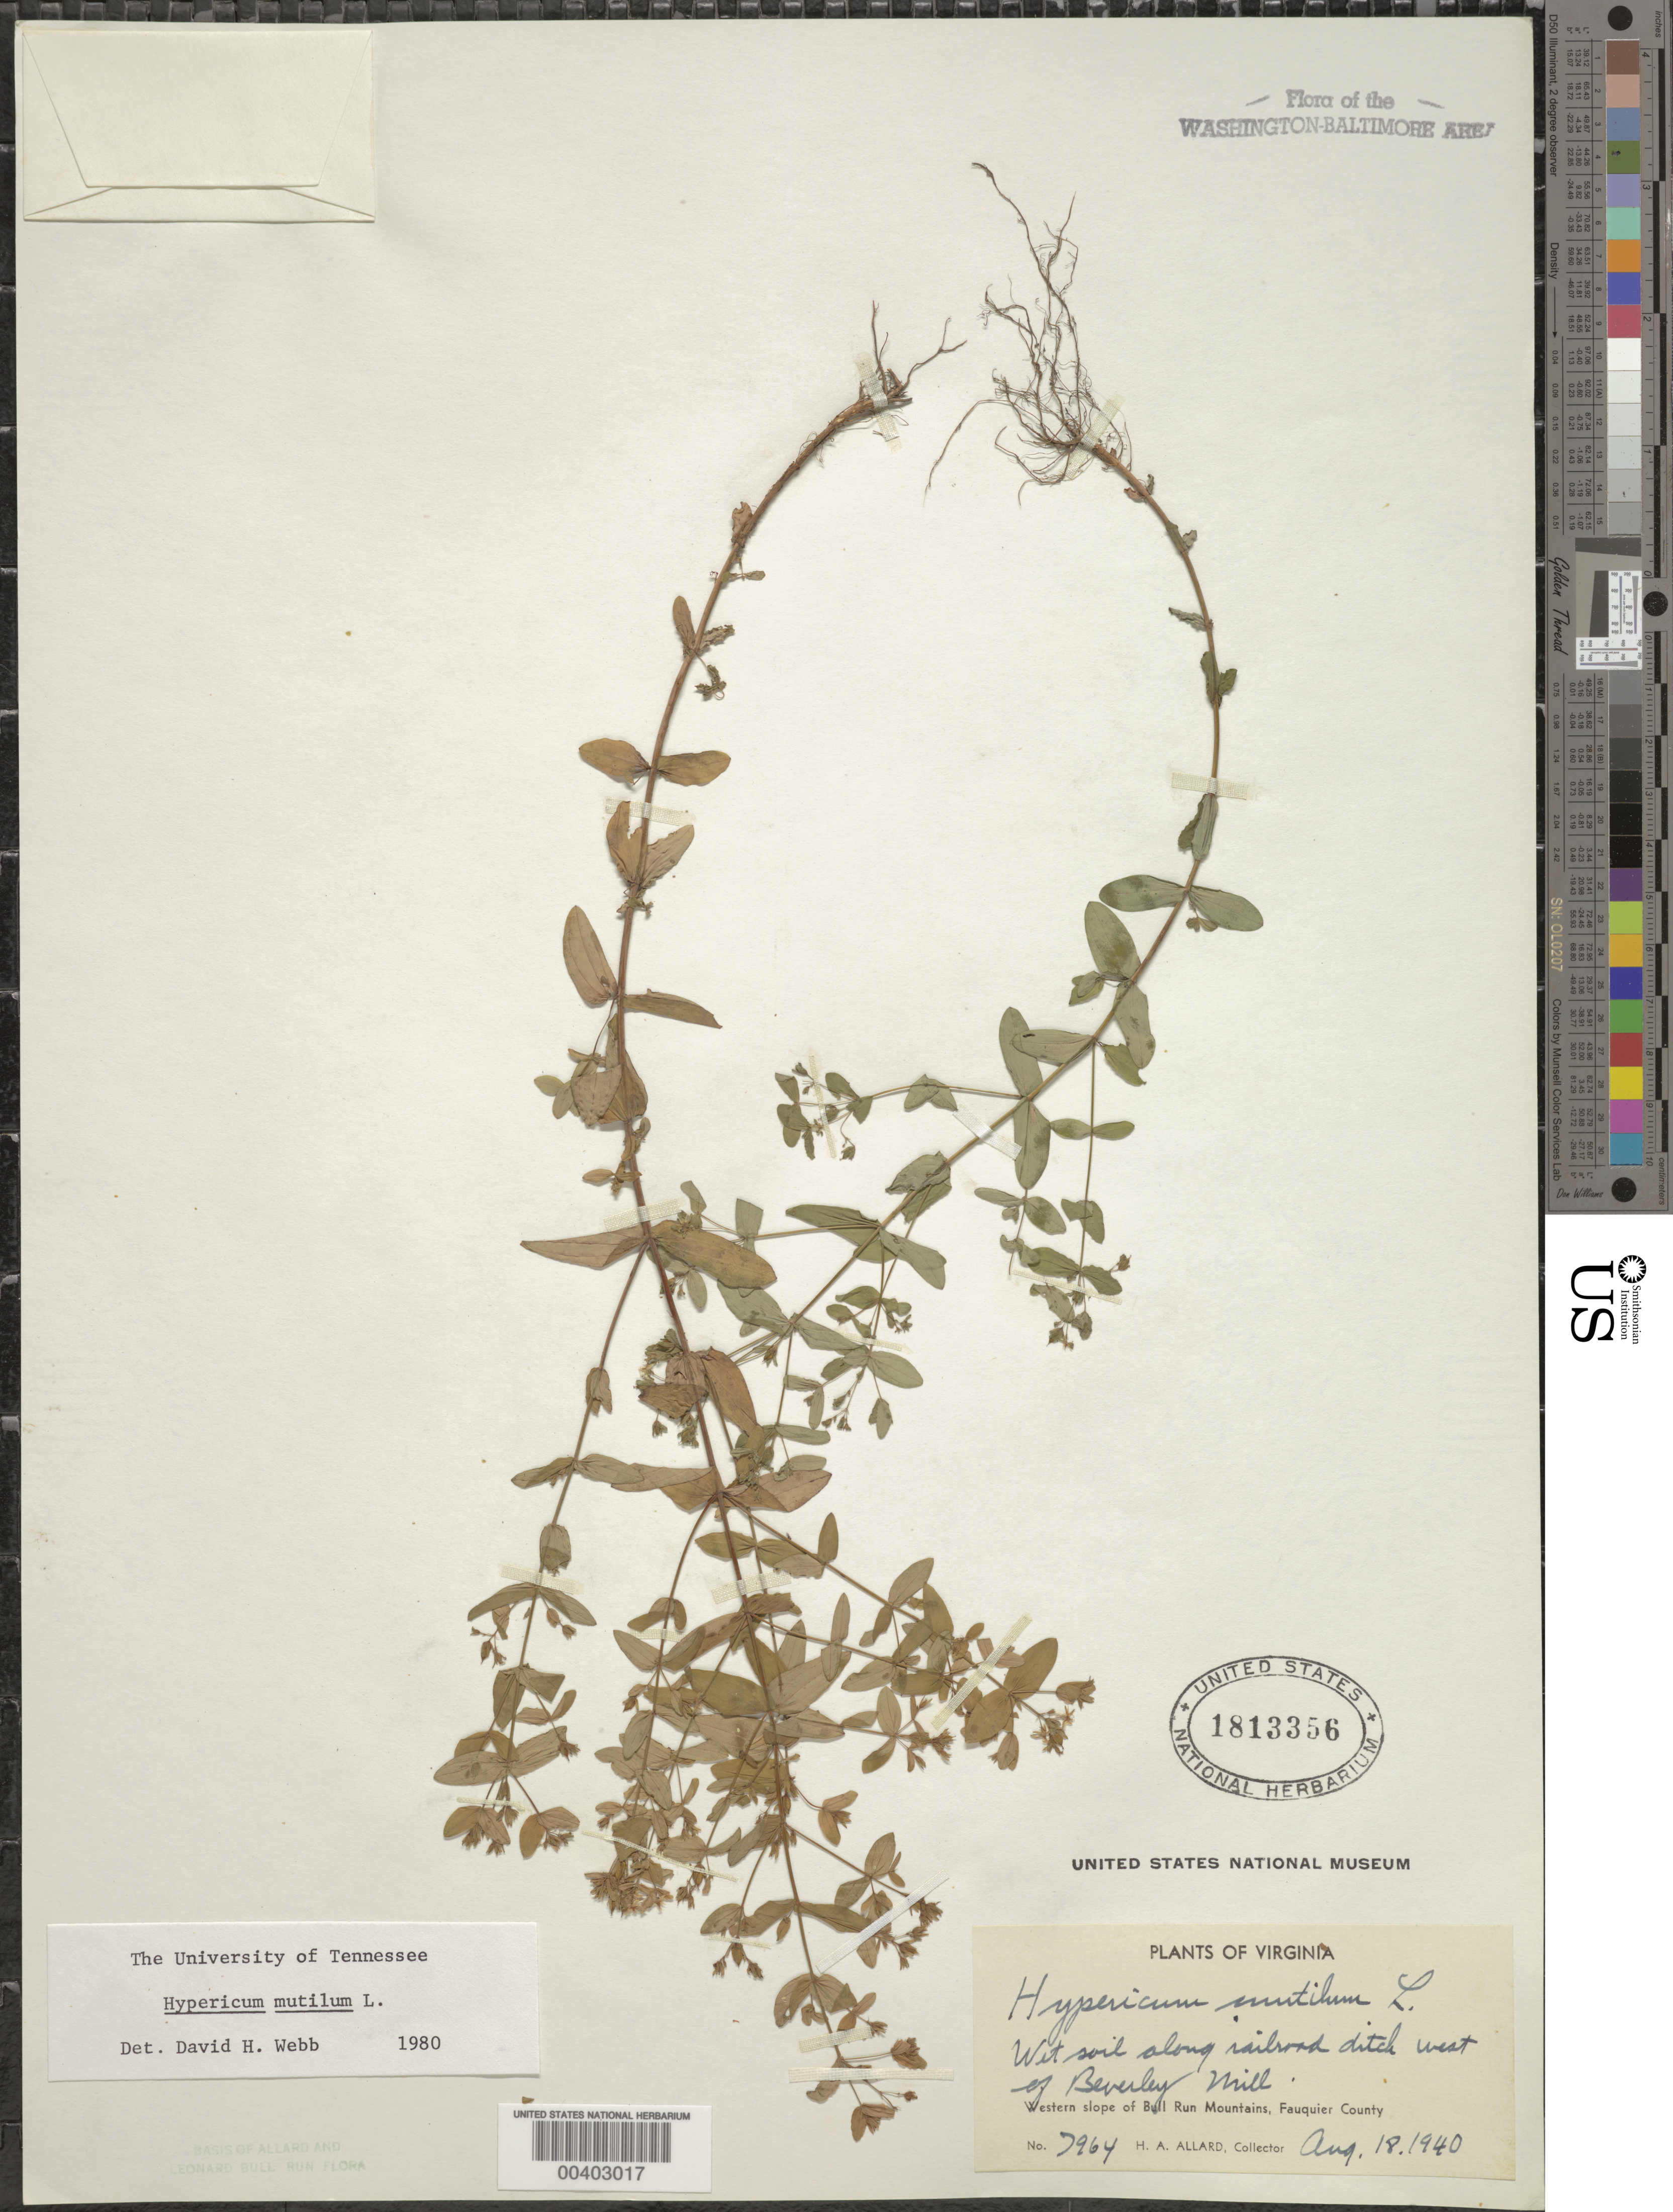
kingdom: Plantae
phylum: Tracheophyta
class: Magnoliopsida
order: Malpighiales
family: Hypericaceae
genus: Hypericum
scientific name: Hypericum mutilum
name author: L.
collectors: H. A. Allard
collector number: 7964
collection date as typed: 18 Aug 1940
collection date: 1940-08-18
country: United States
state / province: Virginia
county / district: Fauquier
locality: West of Beverley Mill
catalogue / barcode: US 1813356